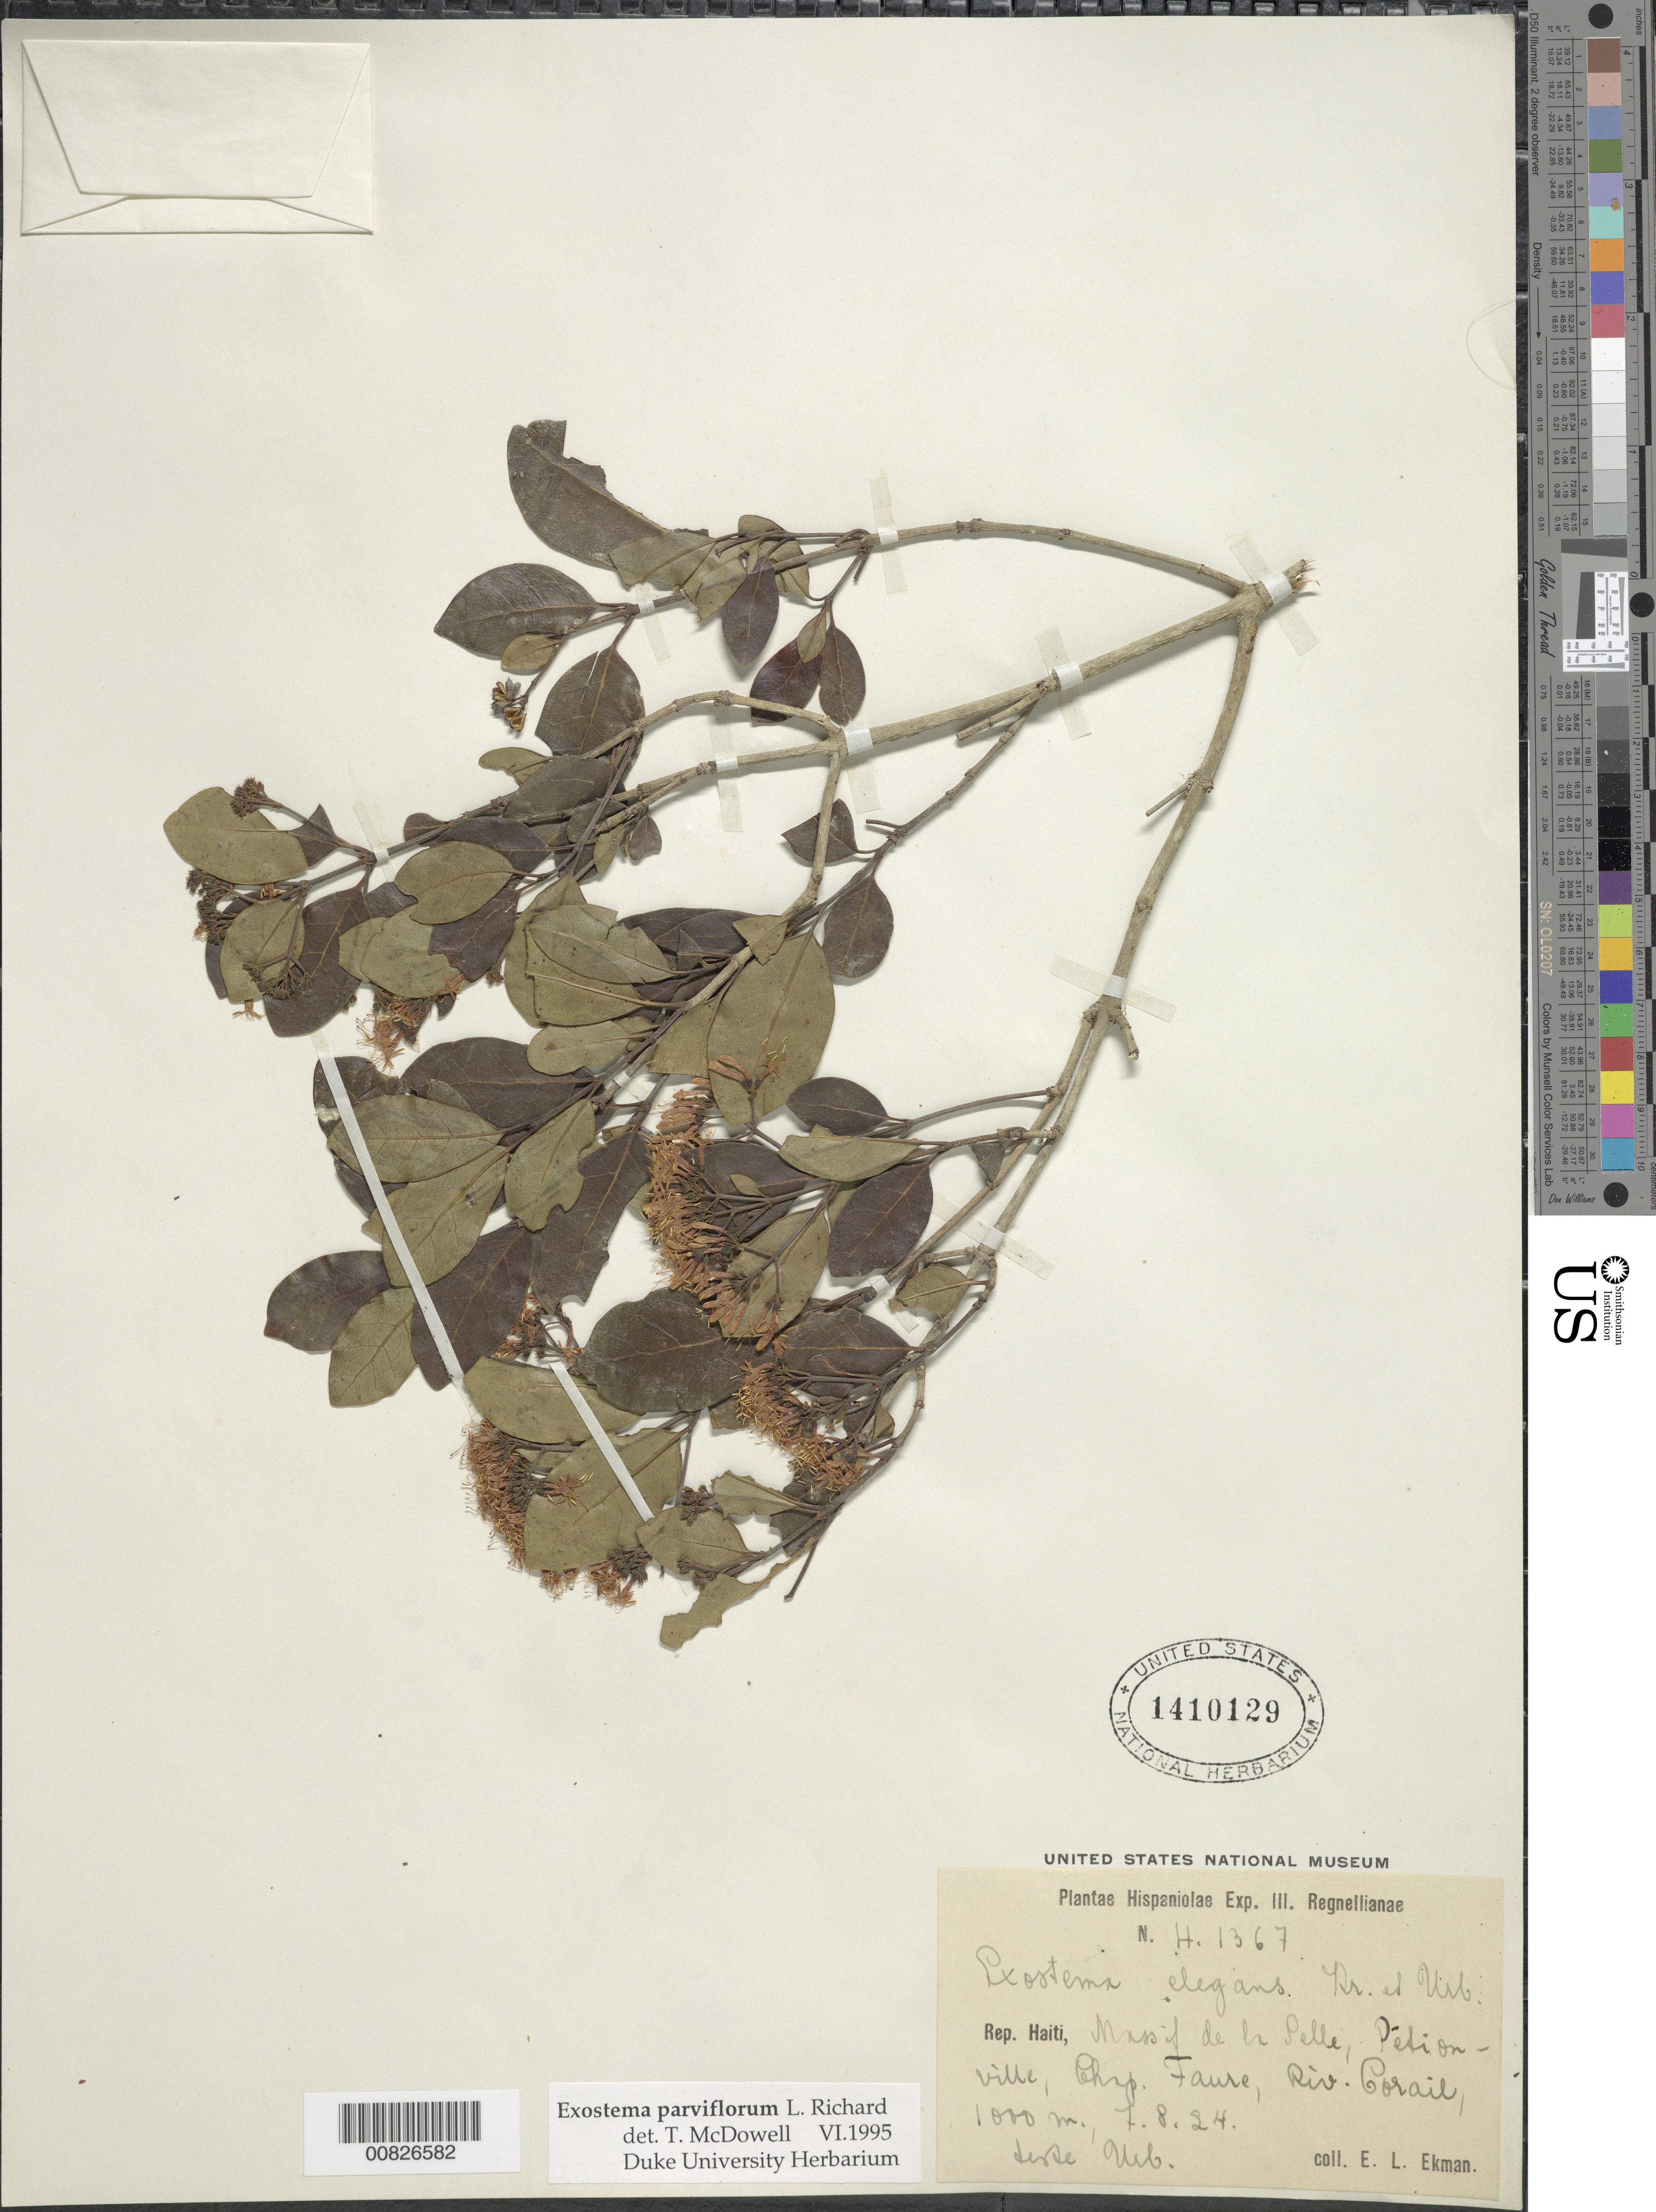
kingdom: Plantae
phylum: Tracheophyta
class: Magnoliopsida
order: Gentianales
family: Rubiaceae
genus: Exostema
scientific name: Exostema parviflorum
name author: A. Rich. ex Humb. & Bonpl.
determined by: McDowell, T.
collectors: E. L. Ekman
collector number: H 1367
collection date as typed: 07 Aug 1924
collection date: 1924-08-07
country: Haiti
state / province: Ouest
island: Hispaniola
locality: Massif de la Selle, Pétionville, Chap. Faure, Riv. Corail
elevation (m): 1000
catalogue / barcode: US 1410129